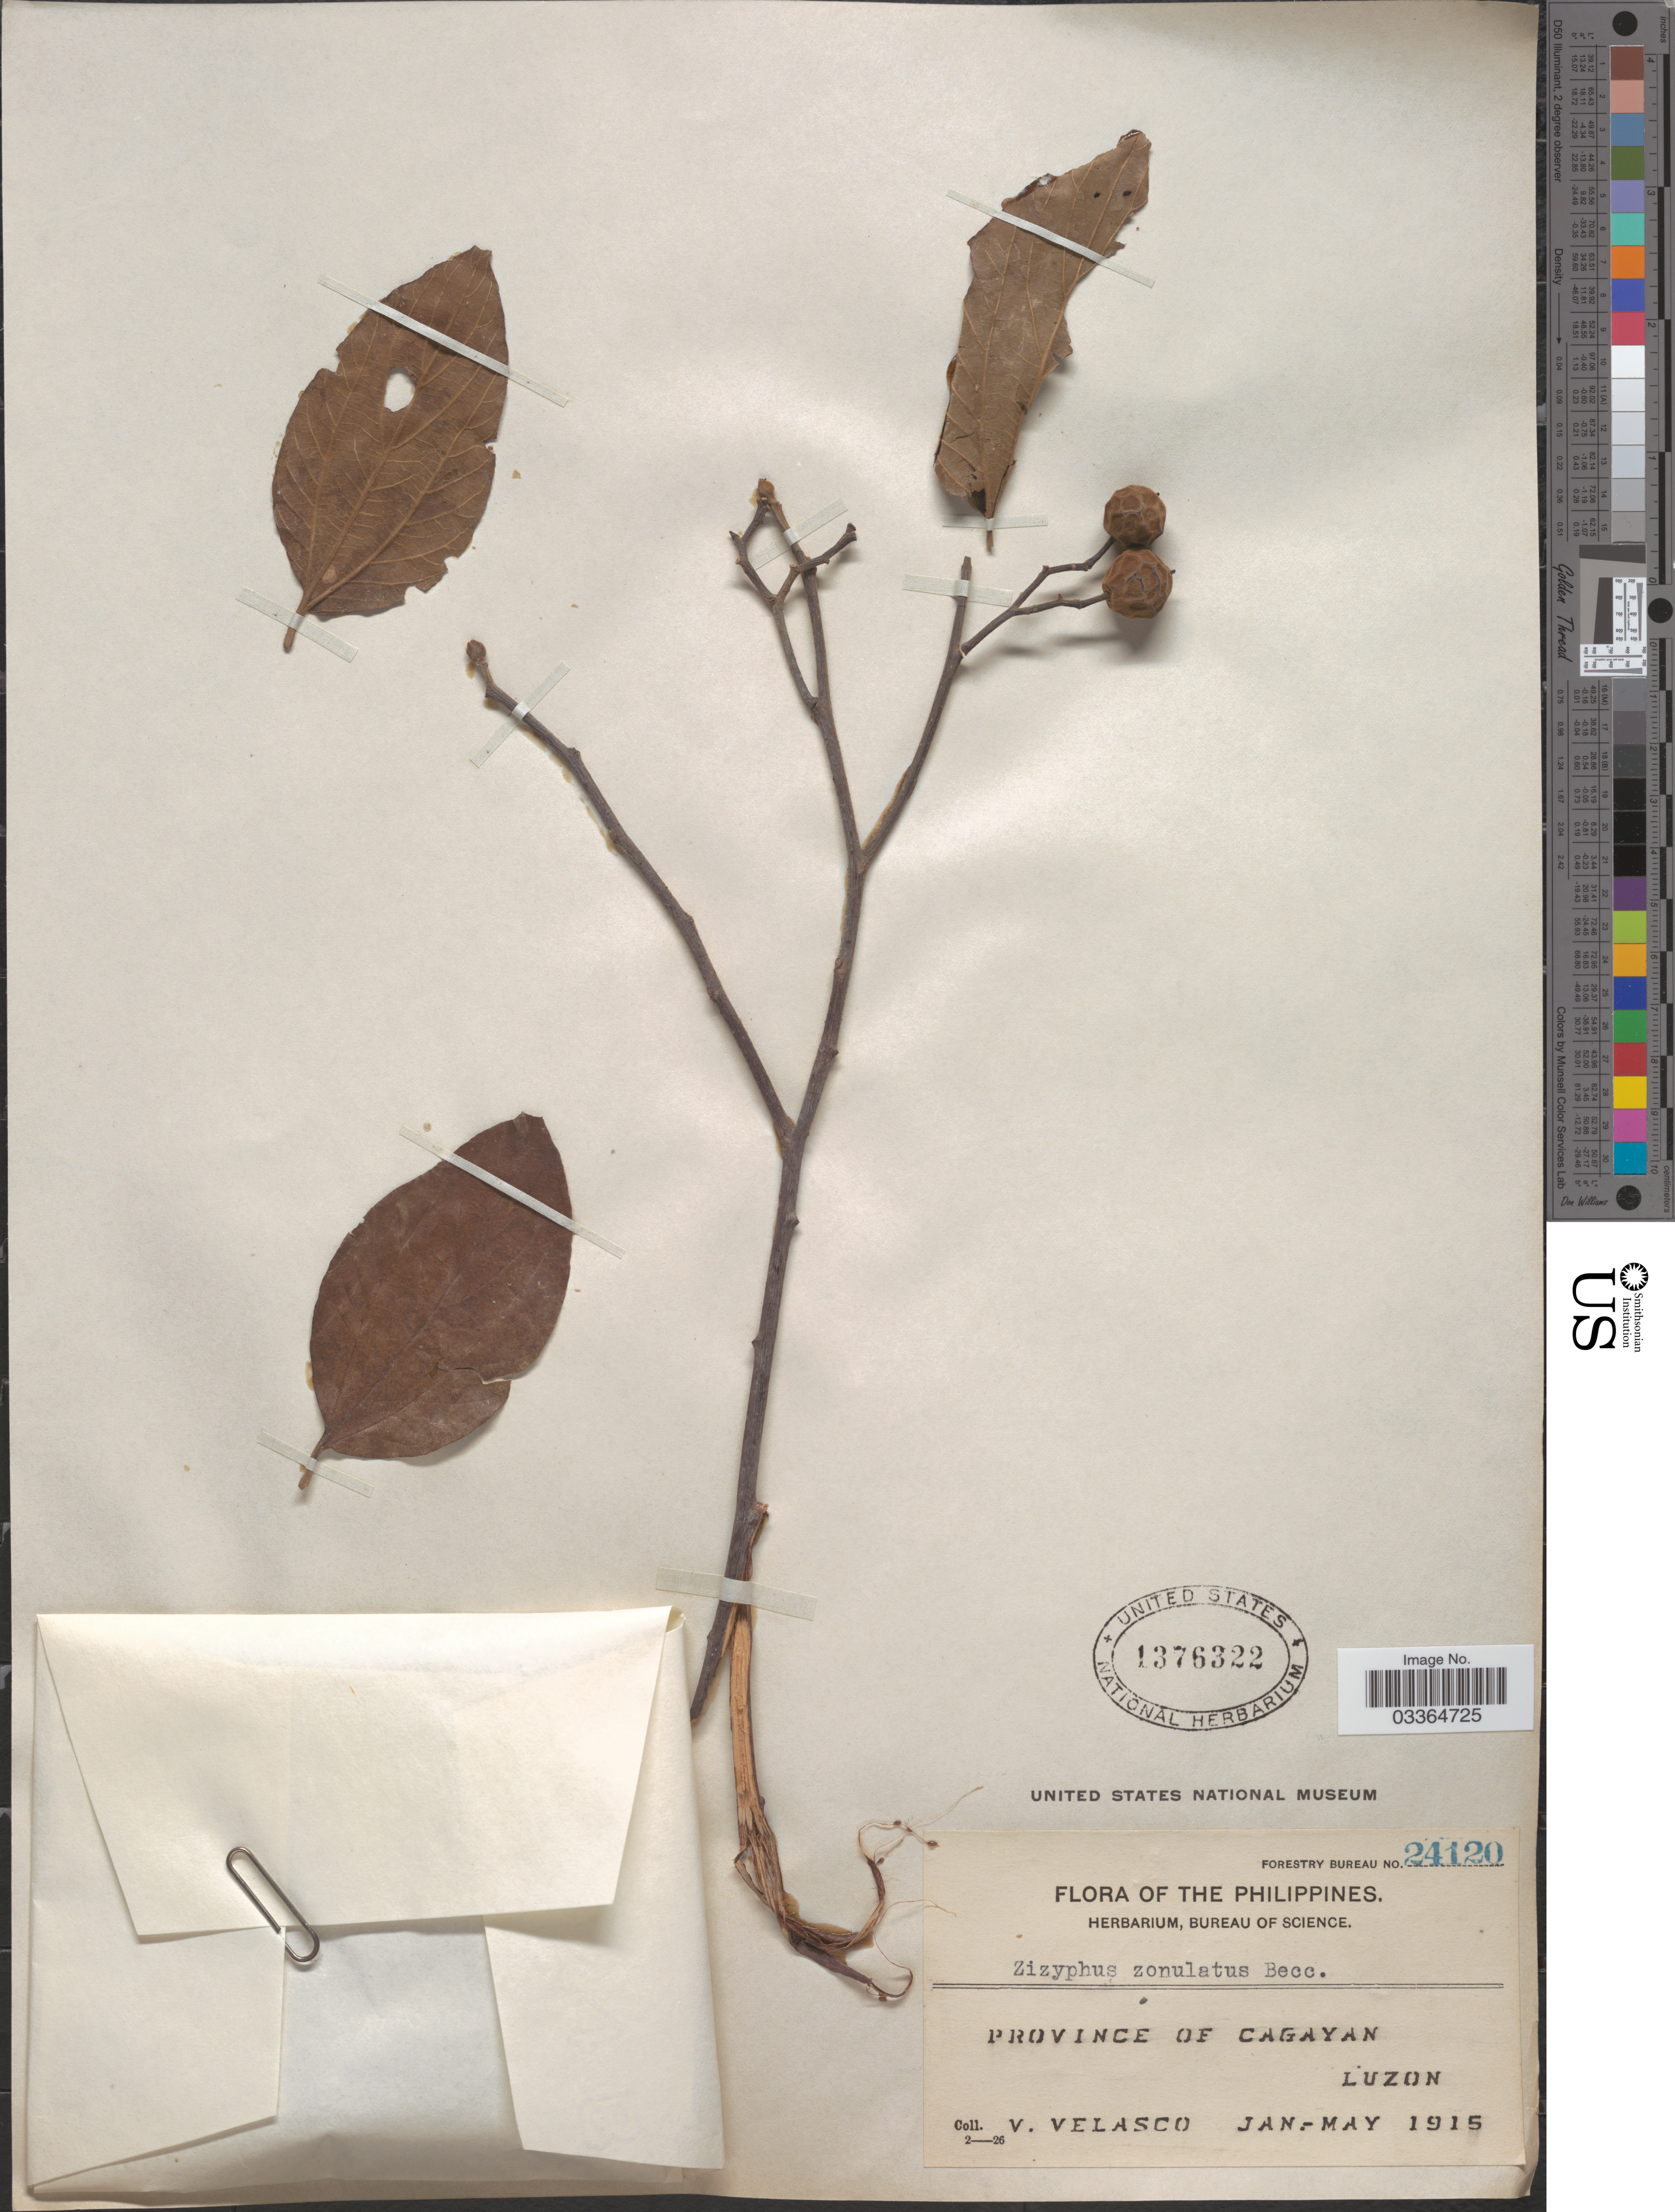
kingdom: Plantae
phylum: Tracheophyta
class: Magnoliopsida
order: Rosales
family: Rhamnaceae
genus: Ziziphus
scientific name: Ziziphus talanai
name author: (Blanco) Merr.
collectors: V. Velasco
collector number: Forestry Bureau 24120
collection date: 1915-01/1915-05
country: Philippines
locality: Province of Cagayan. Luzon.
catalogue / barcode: US 1376322